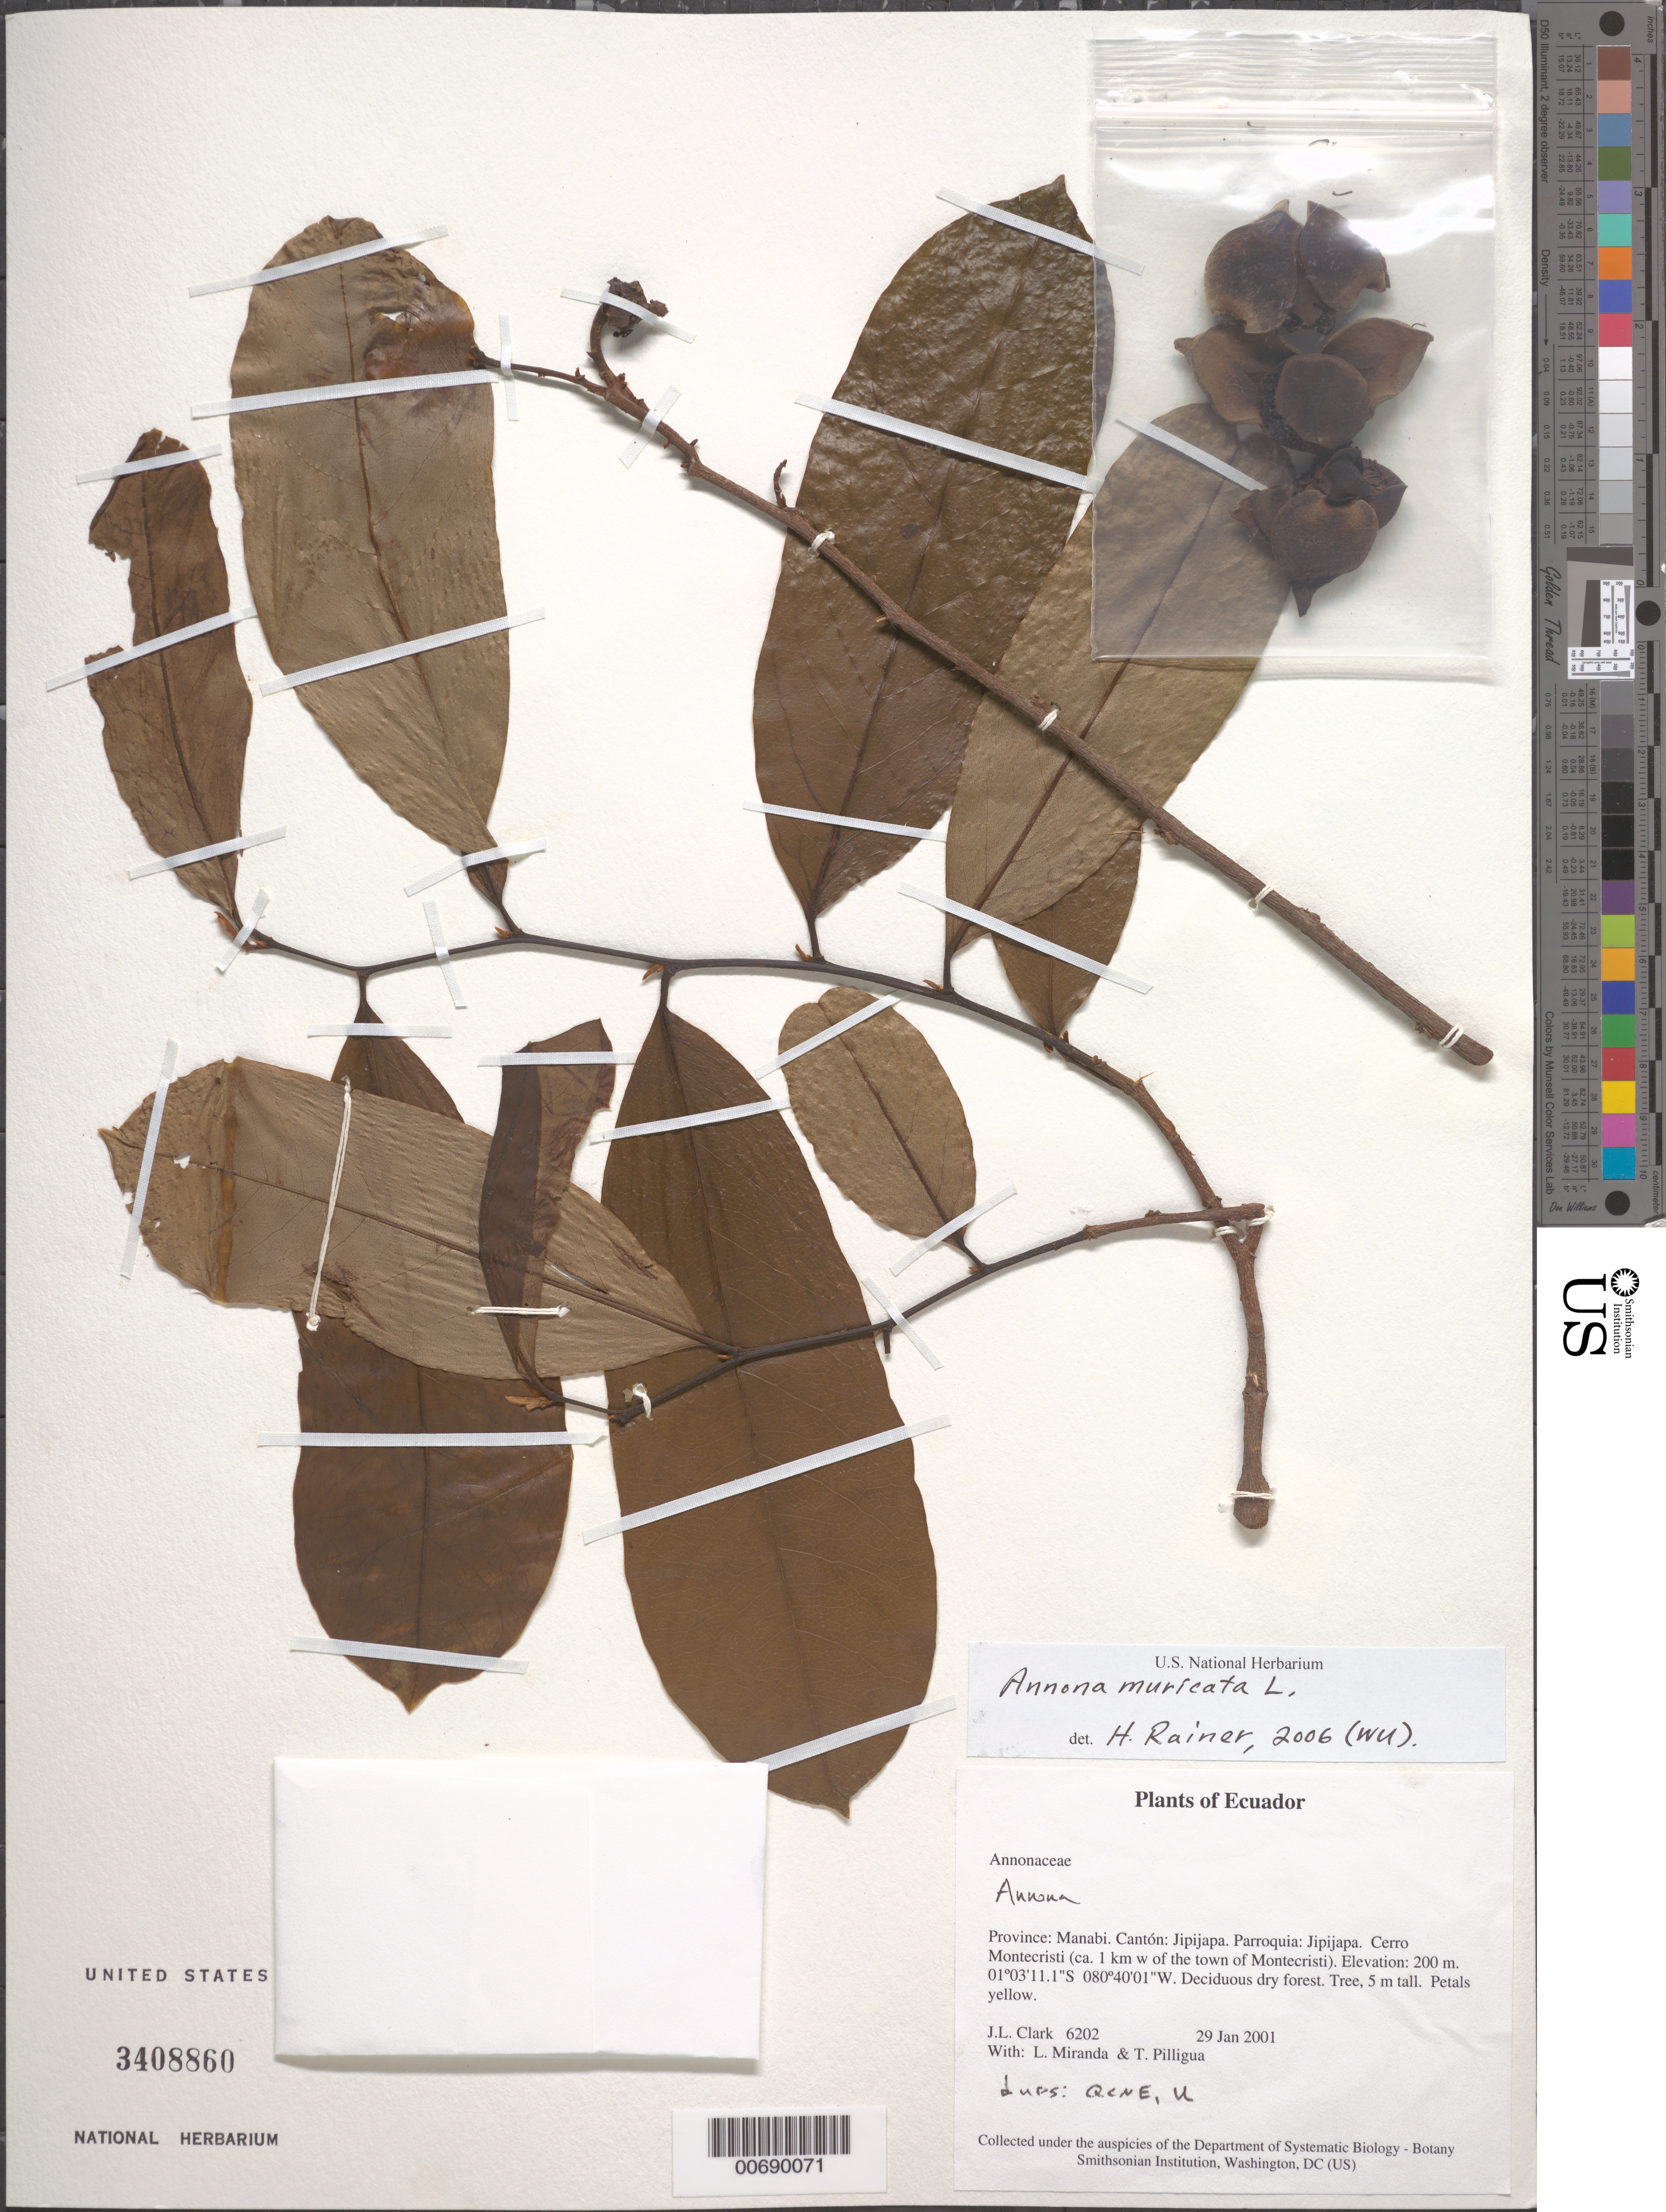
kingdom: Plantae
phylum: Tracheophyta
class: Magnoliopsida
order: Magnoliales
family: Annonaceae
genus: Annona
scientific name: Annona sp.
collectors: J. L. Clark, L. Miranda & T. Pilligua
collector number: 6202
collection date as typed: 29 Jan 2001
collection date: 2001-01-29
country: Ecuador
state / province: Manabí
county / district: Jipijapa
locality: Parroquia: Jipijapa. Cerro Montecristi (ca. 1 km W of the town of Montecristi).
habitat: Deciduous dry forest.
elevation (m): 200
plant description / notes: QCNE, U, US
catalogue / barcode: US 3408860